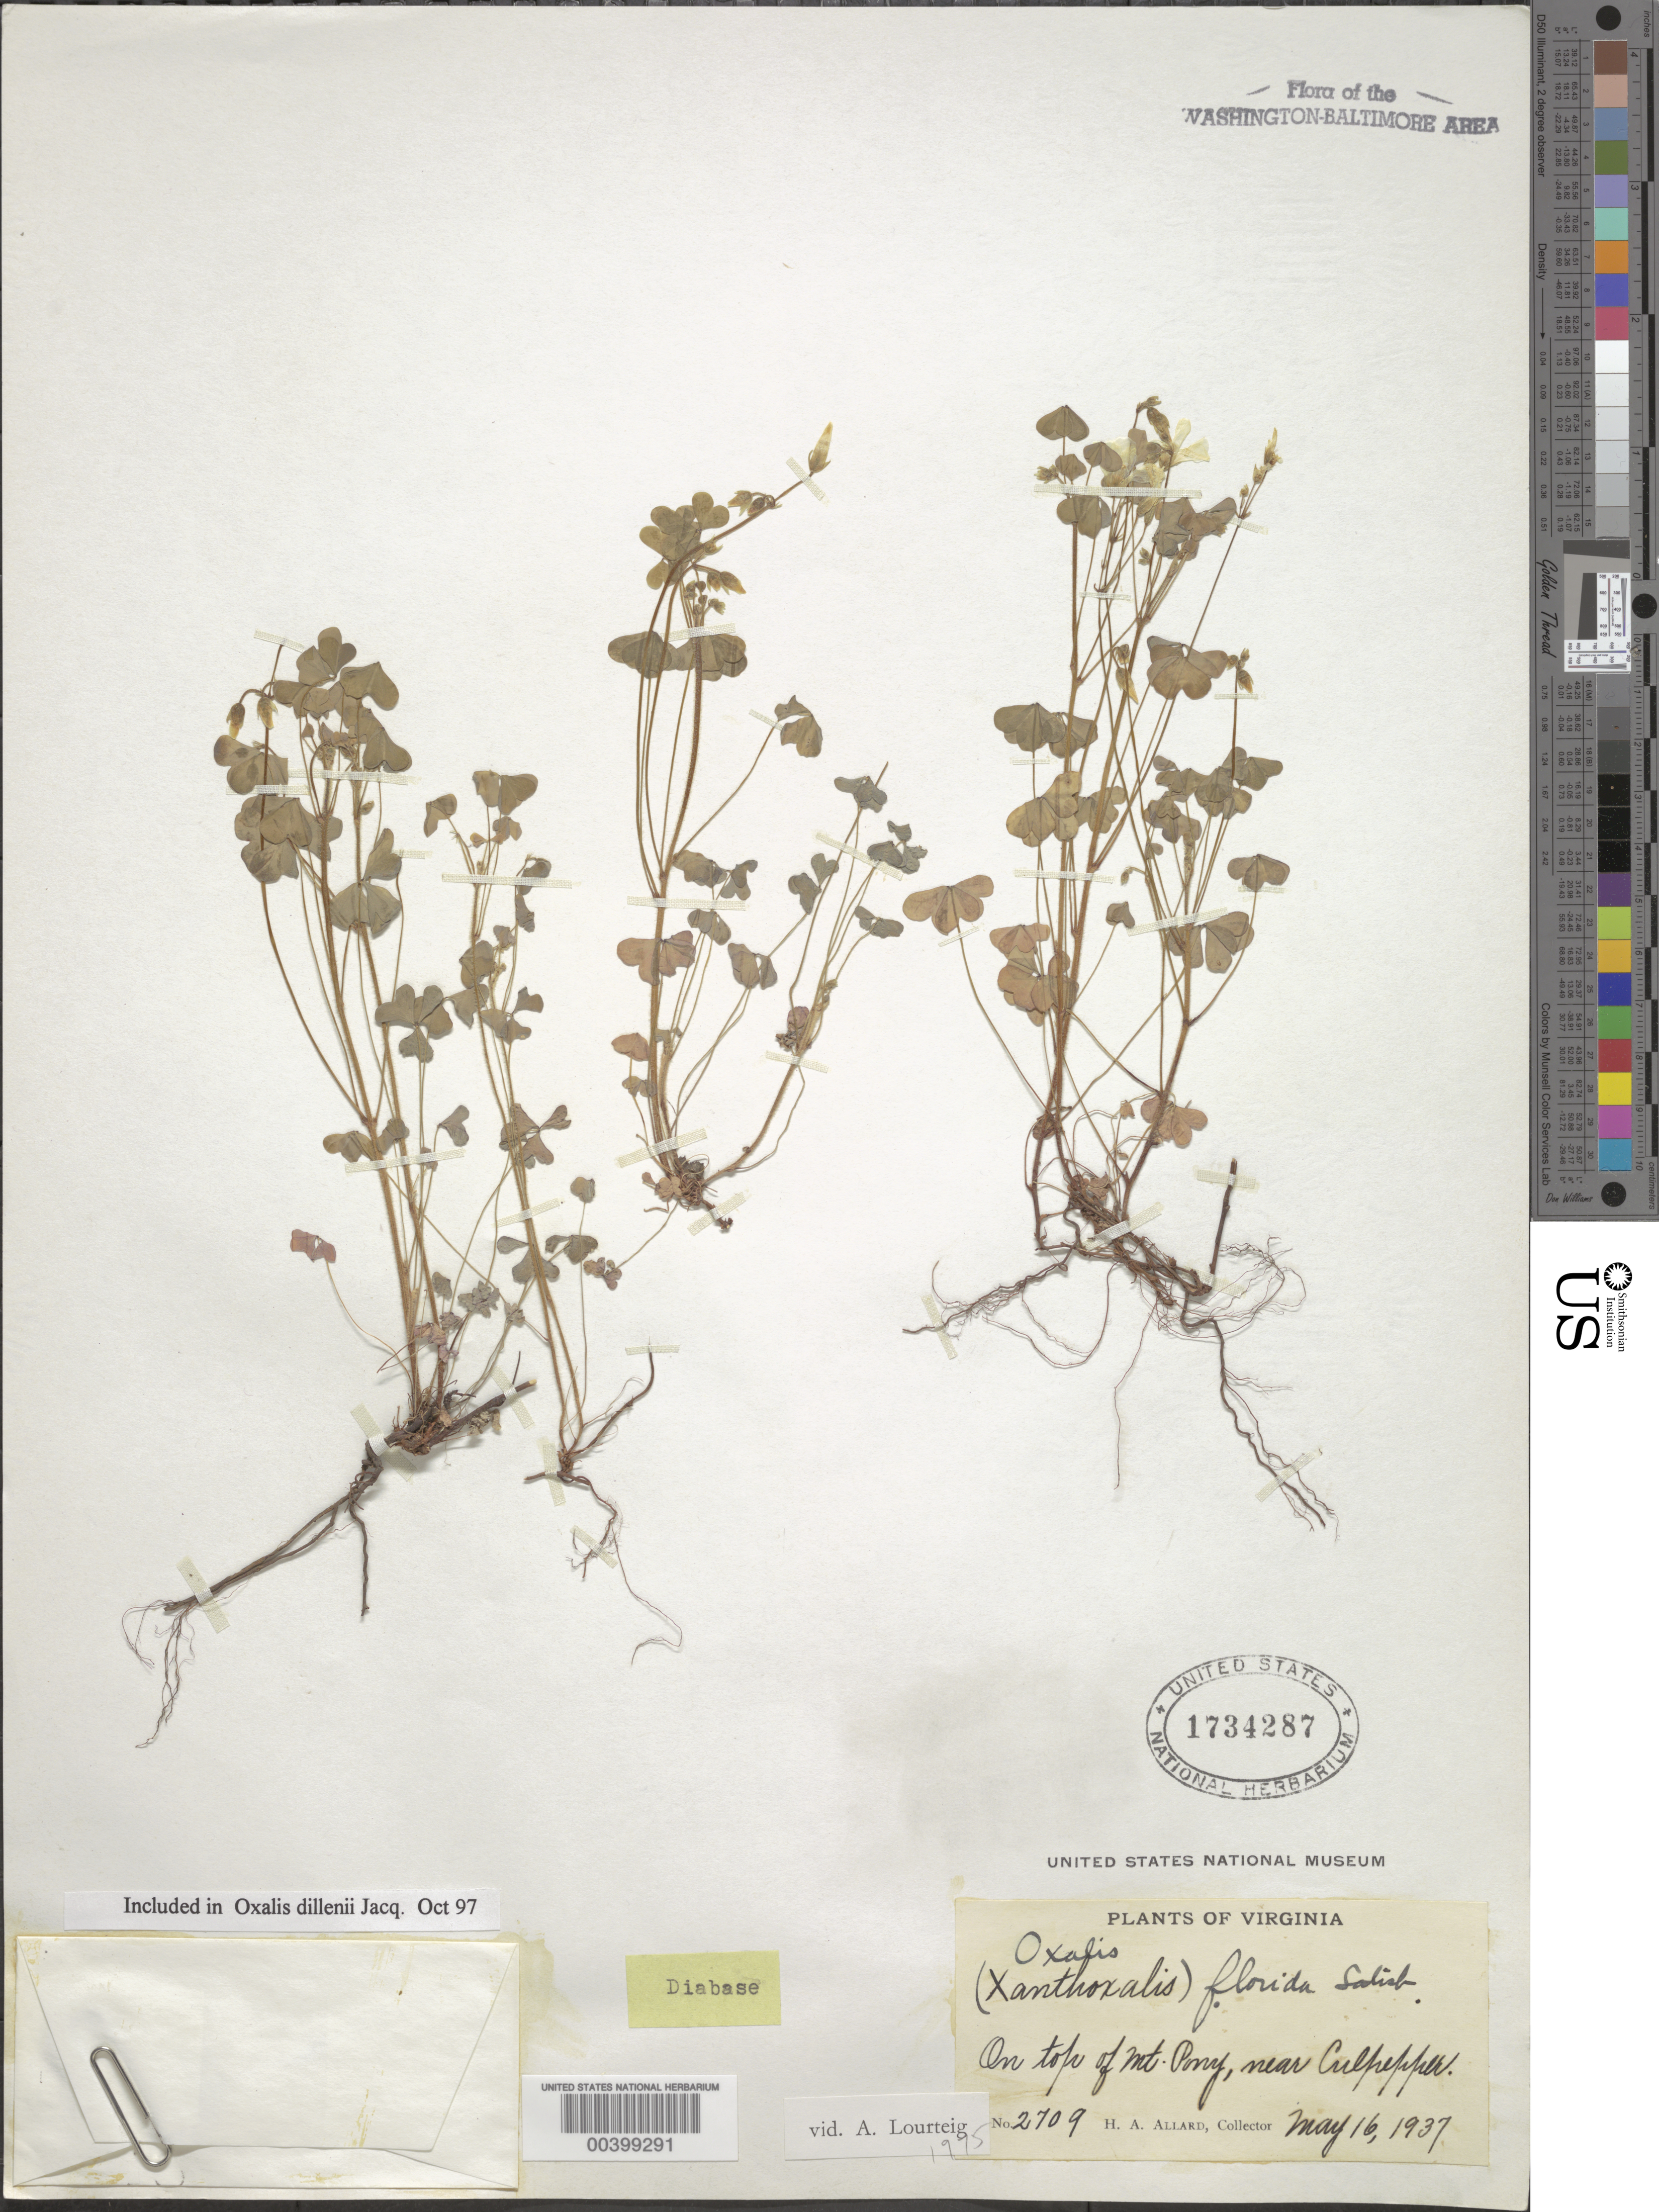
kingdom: Plantae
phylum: Tracheophyta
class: Magnoliopsida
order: Oxalidales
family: Oxalidaceae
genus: Oxalis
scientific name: Oxalis dillenii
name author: Jacq.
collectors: H. A. Allard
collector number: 2709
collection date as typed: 16 May 1937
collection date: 1937-05-16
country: United States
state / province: Virginia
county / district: Culpeper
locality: Mount Pony, Culpepper vicinity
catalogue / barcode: US 1734287